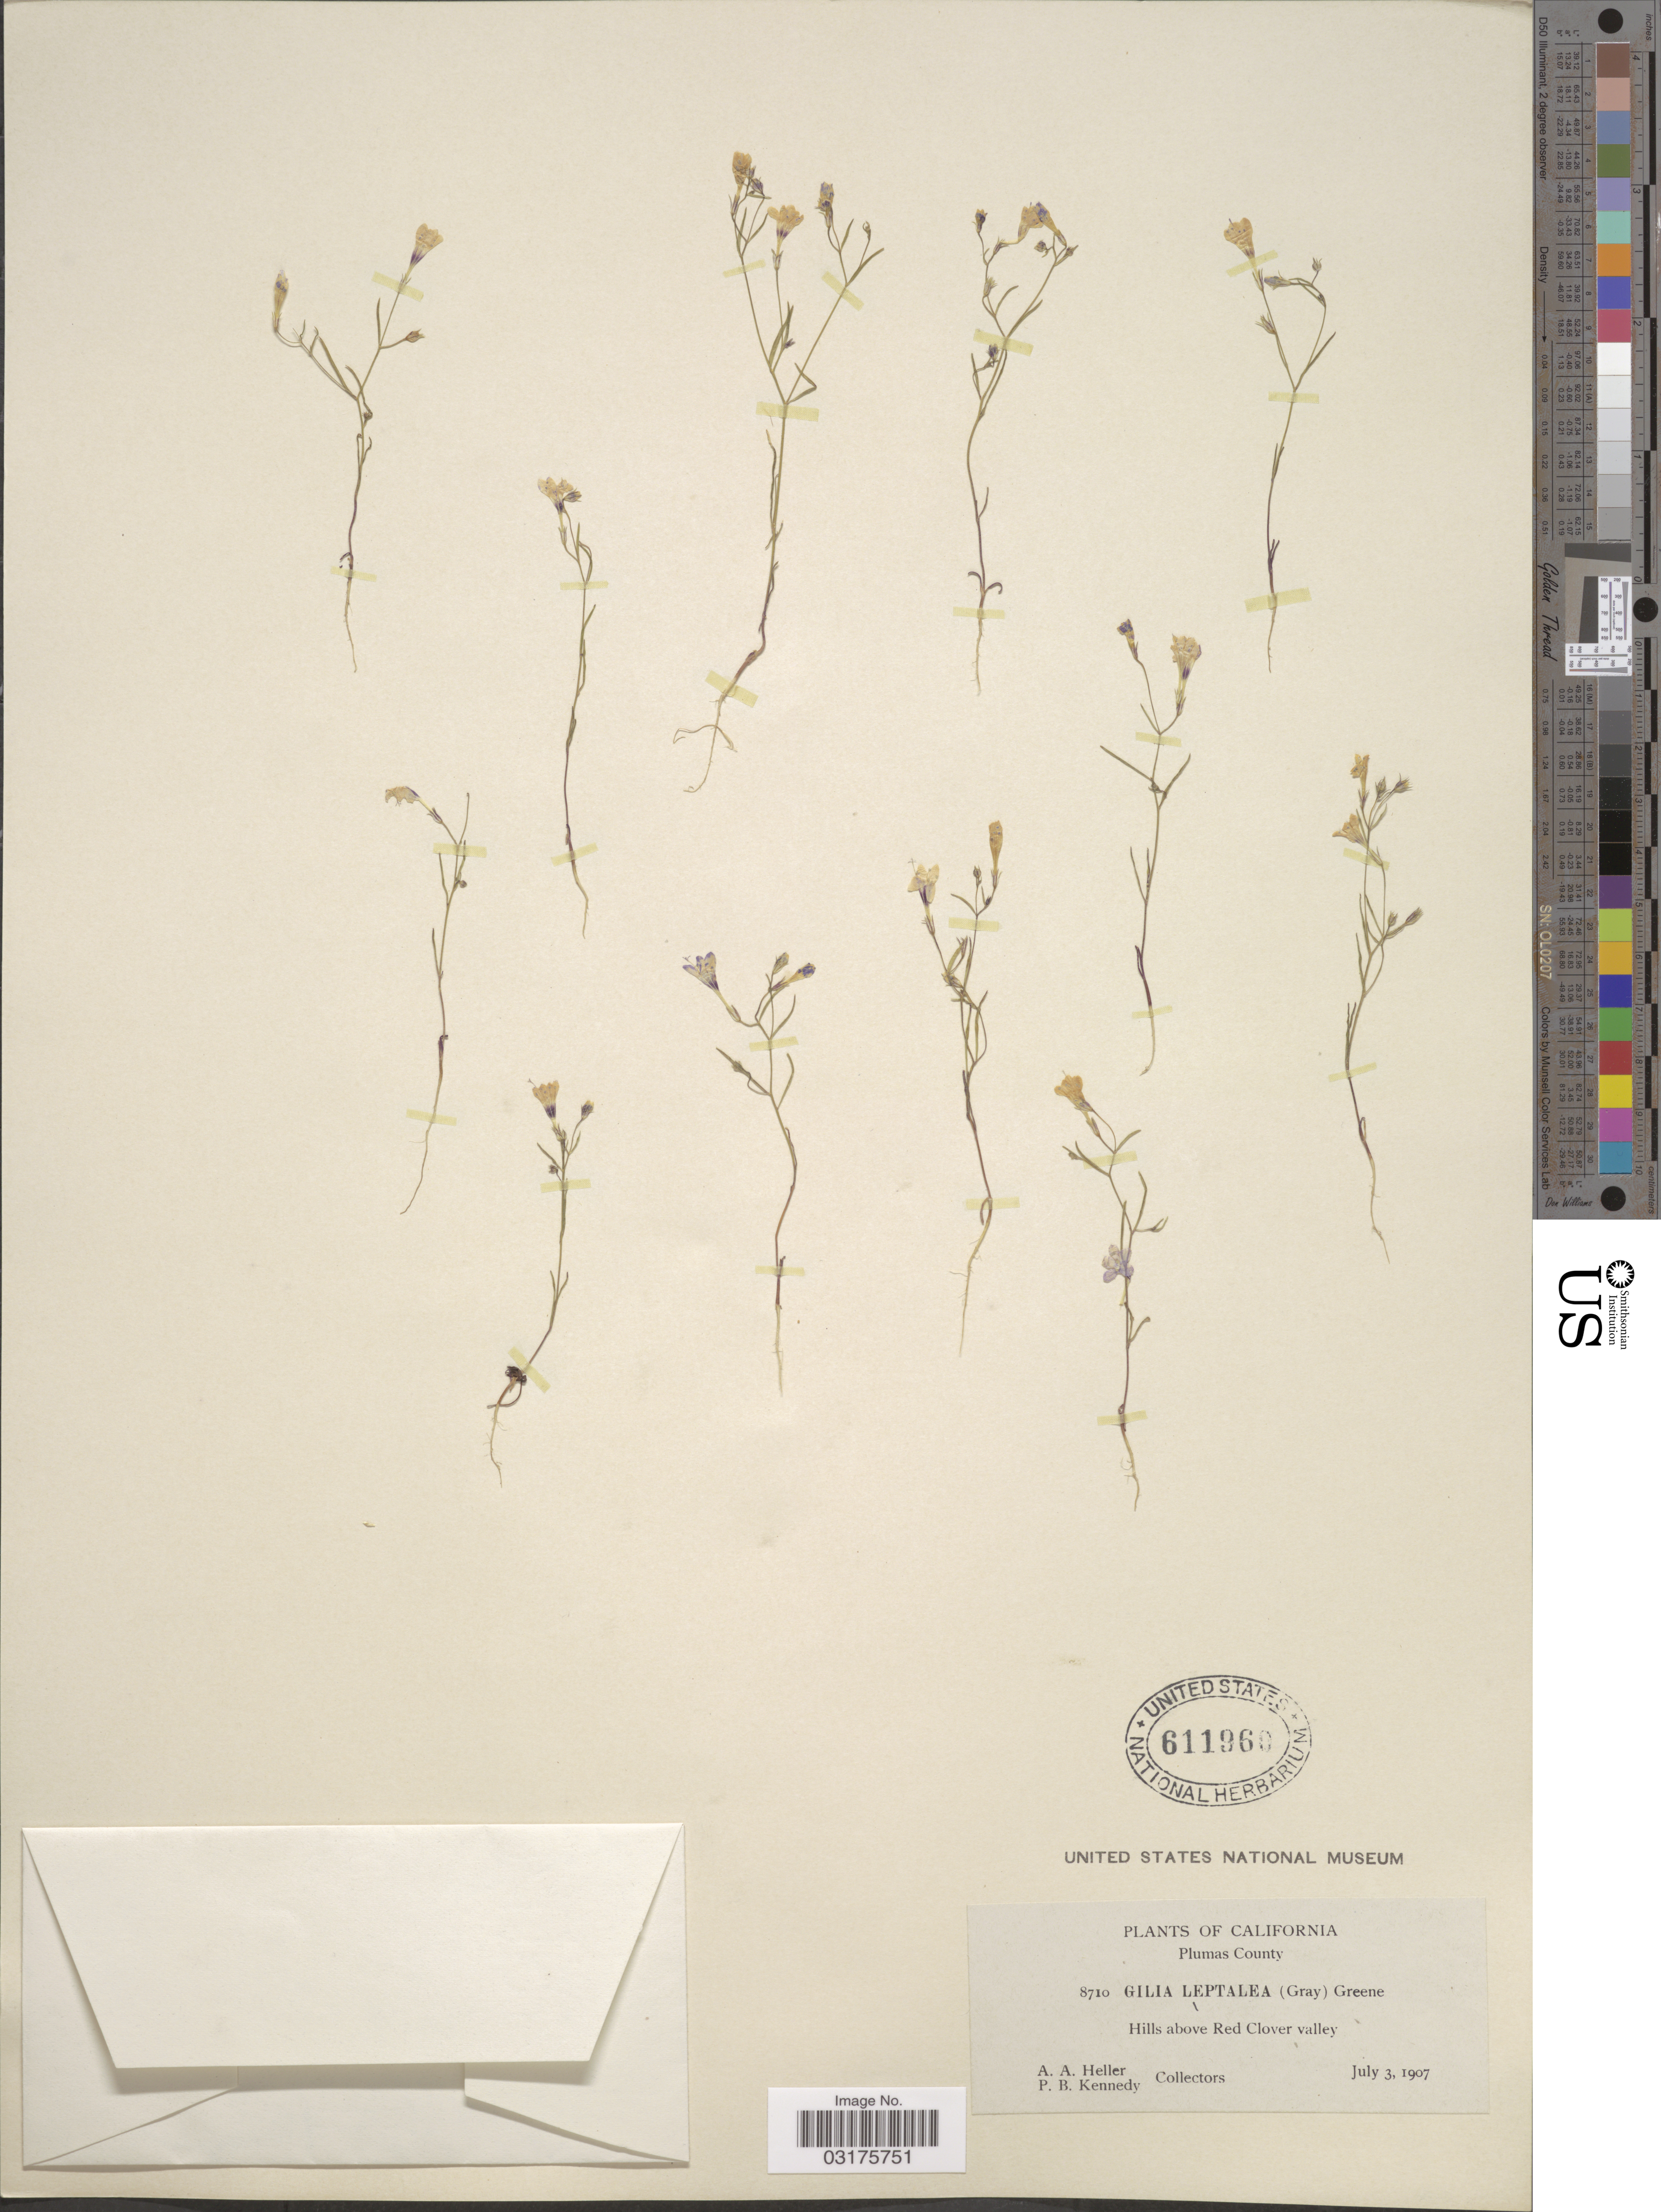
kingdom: Plantae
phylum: Tracheophyta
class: Magnoliopsida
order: Ericales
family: Polemoniaceae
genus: Navarretia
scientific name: Navarretia leptalea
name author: (A. Gray) L.A. Johnson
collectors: A. A. Heller & P. B. Kennedy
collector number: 8710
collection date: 1907-07-03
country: United States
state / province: California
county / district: Plumas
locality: Plumas County. Hills above Red Clover valley.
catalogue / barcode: US 611960